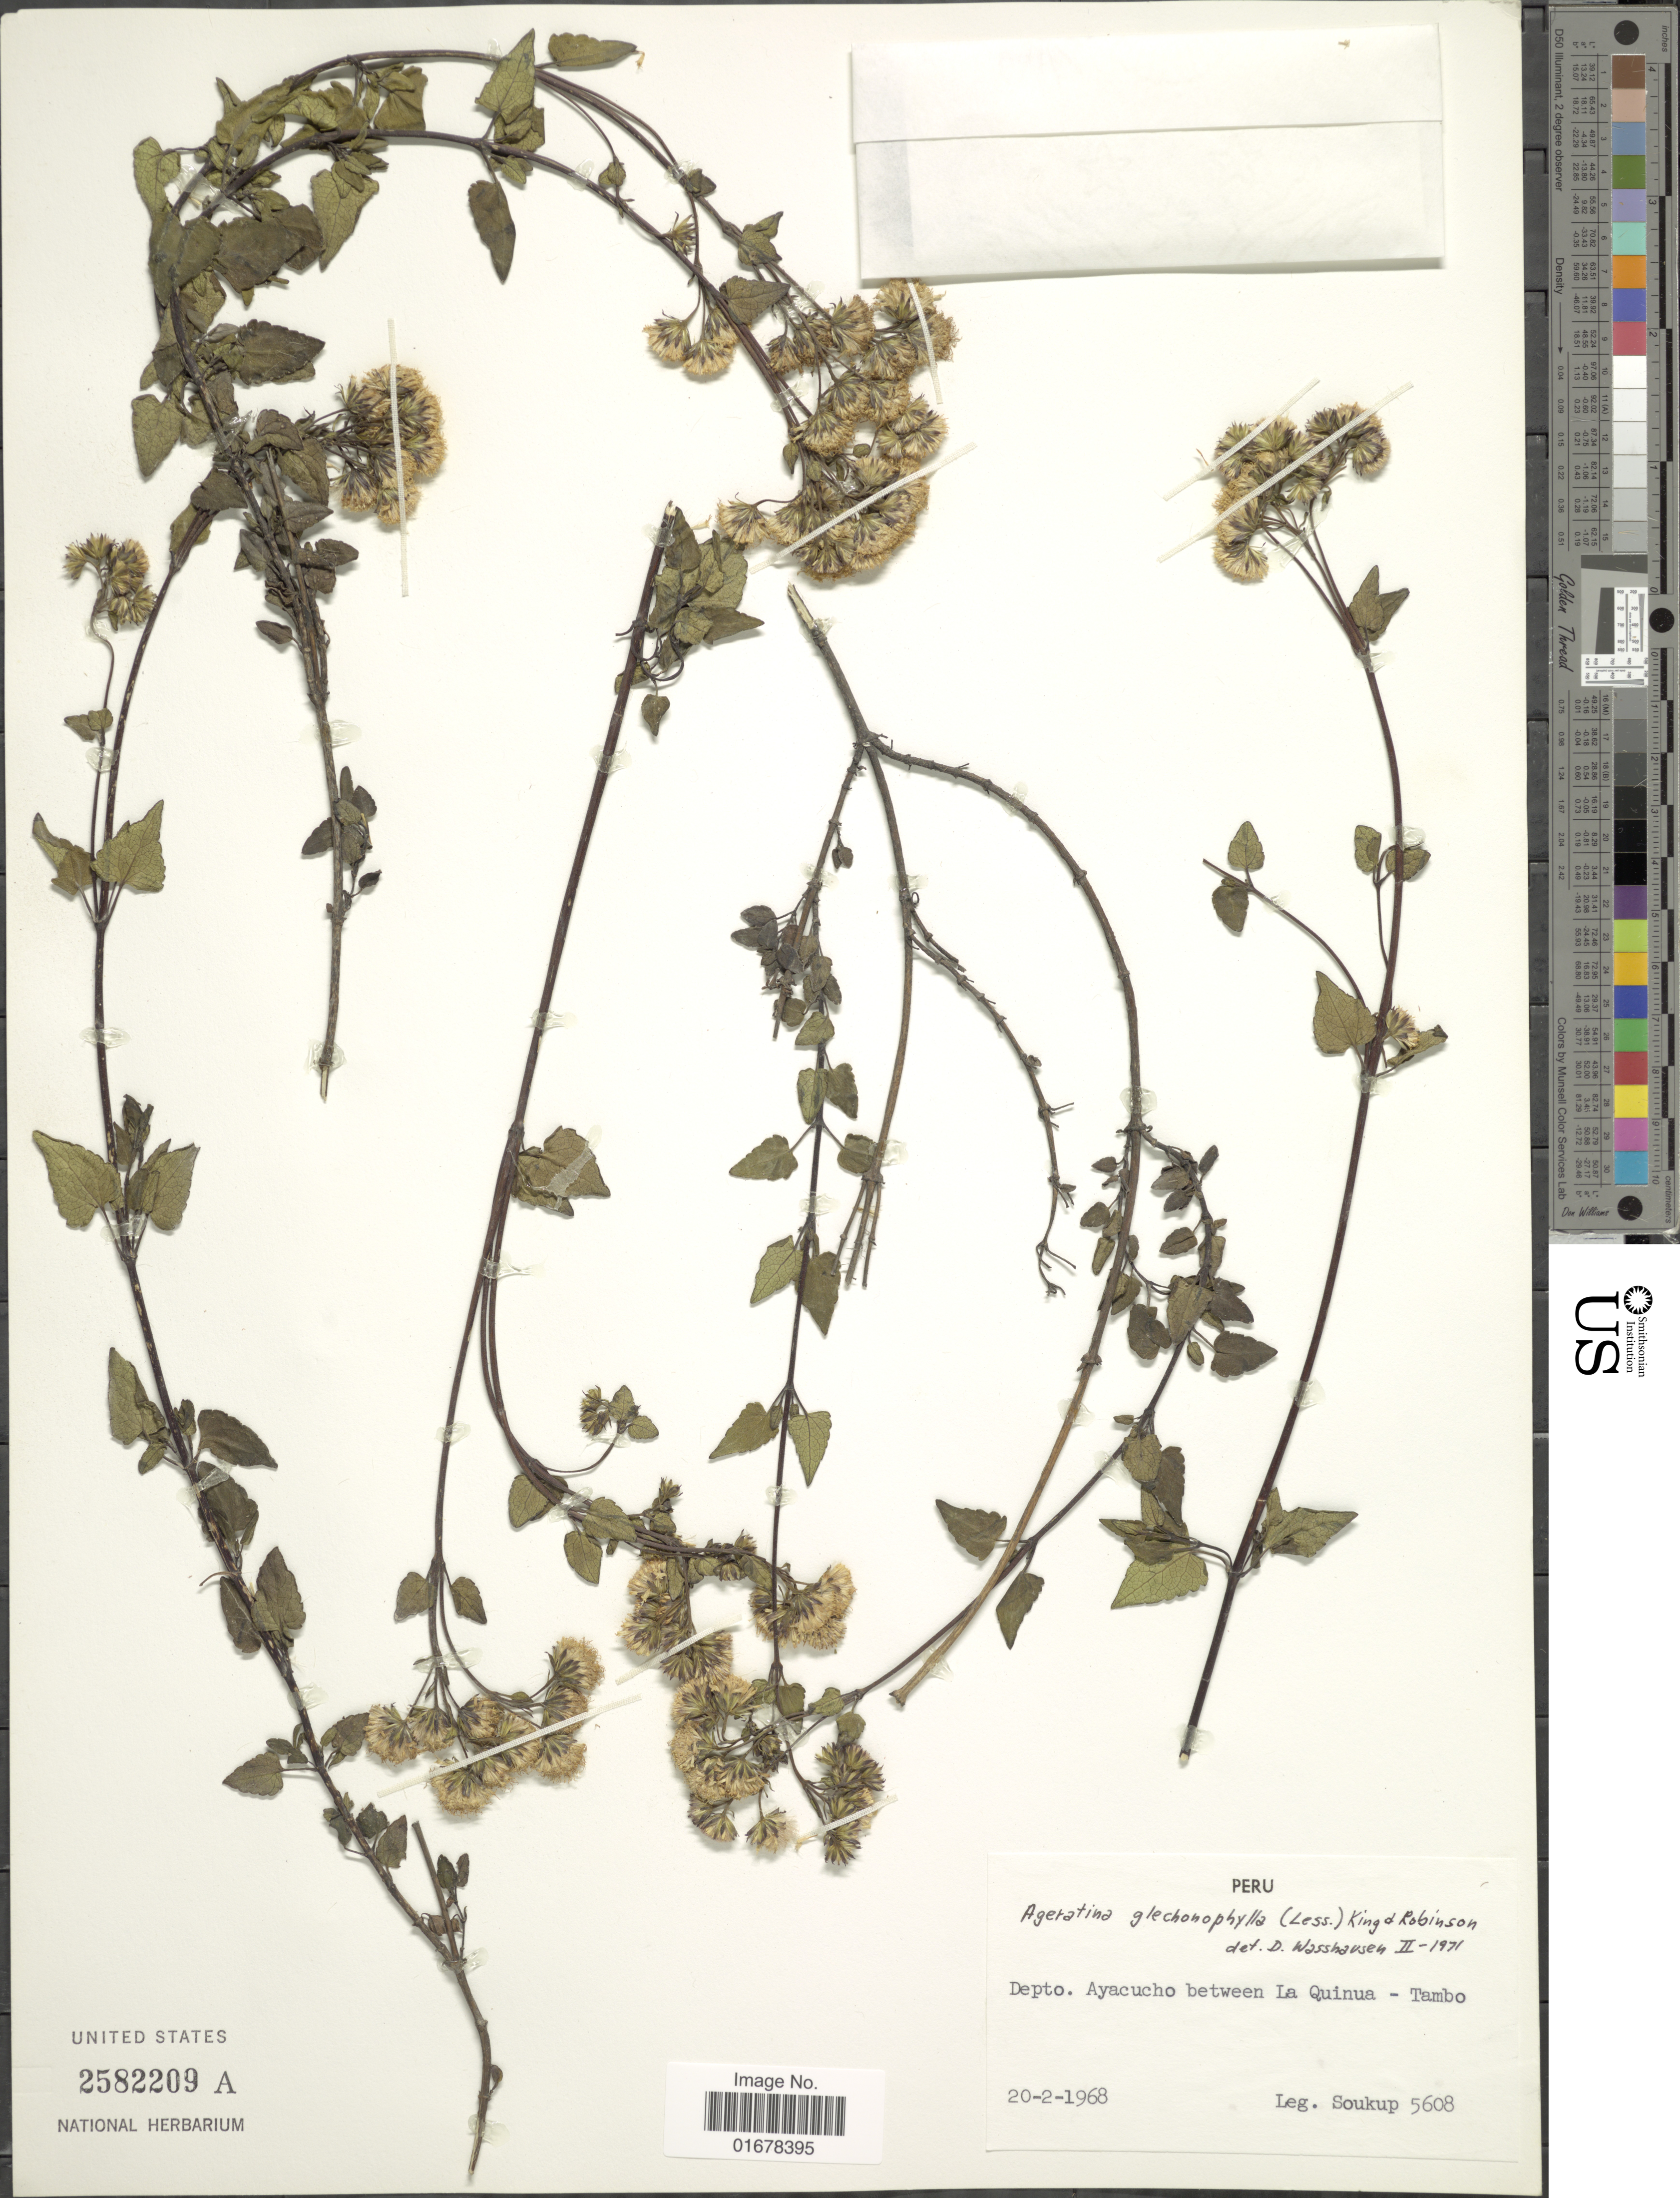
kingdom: Plantae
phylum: Tracheophyta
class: Magnoliopsida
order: Asterales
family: Asteraceae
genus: Ageratina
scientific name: Ageratina scopulorum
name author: (Wedd.) R.M. King & H. Rob.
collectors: -- Soukup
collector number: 5608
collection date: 1968-02-20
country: Peru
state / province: Ayacucho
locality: Depto. Ayacucho between La Quinua - Tambo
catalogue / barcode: US 2582209A